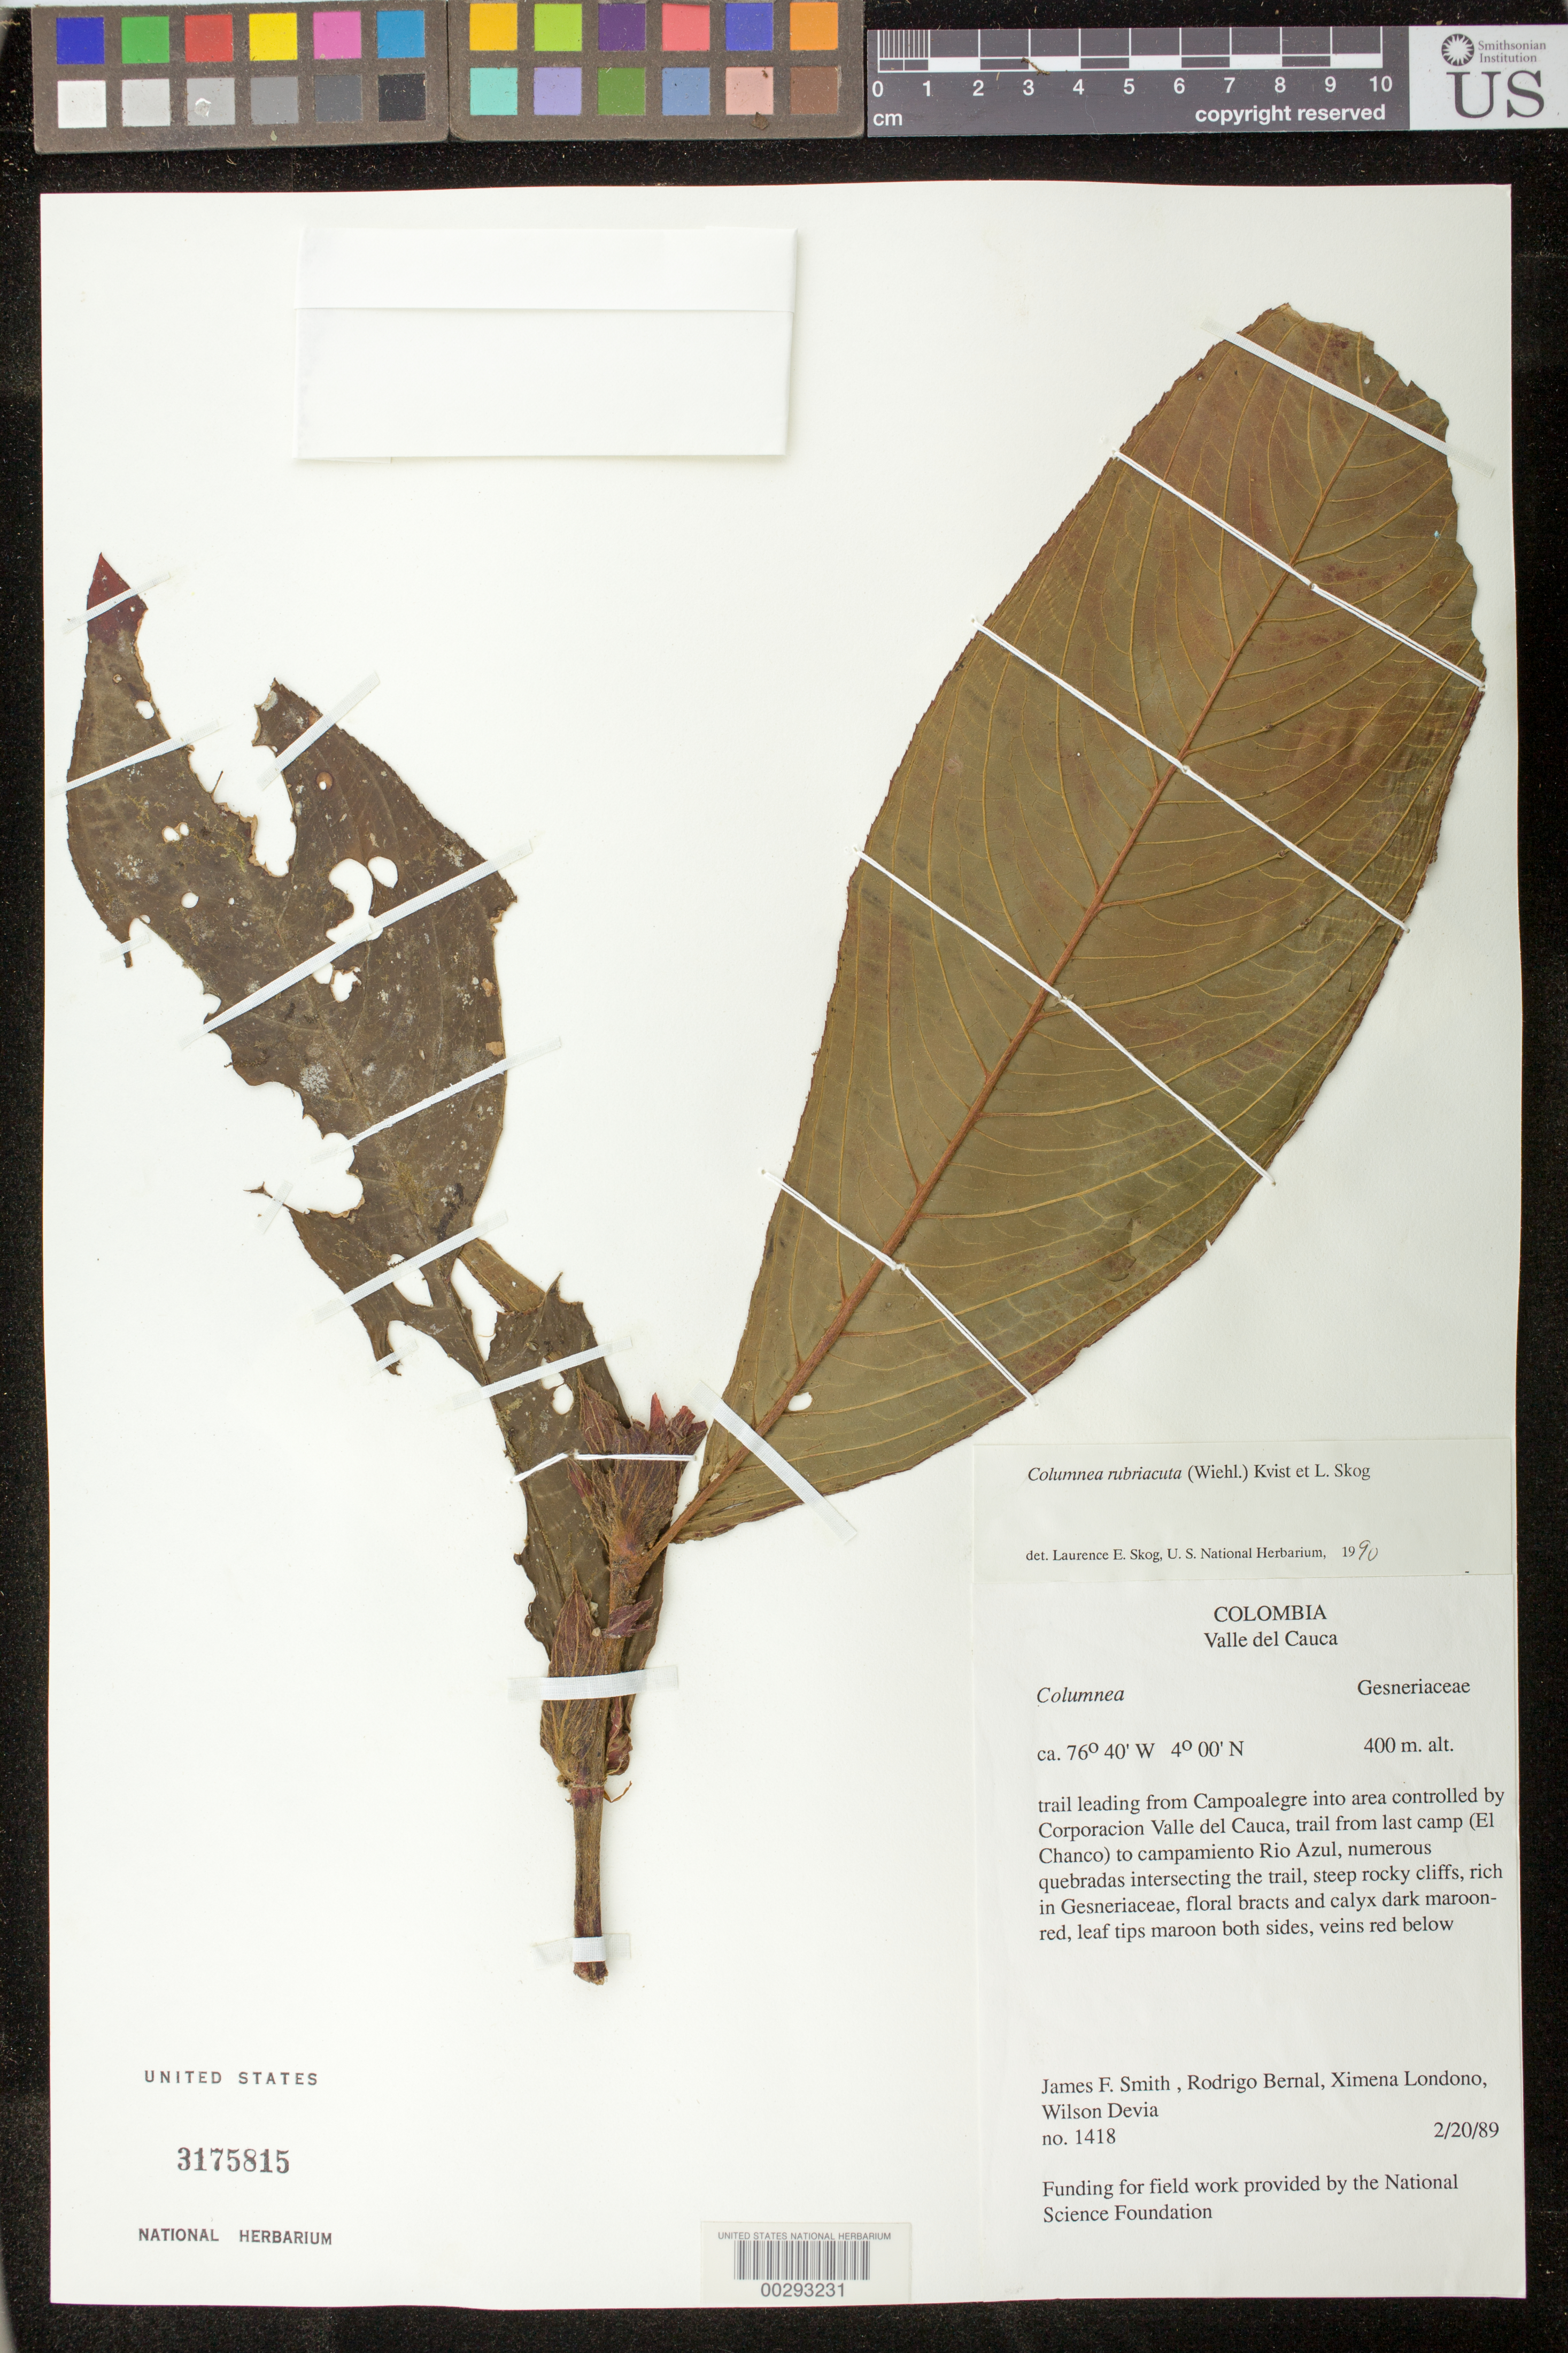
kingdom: Plantae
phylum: Tracheophyta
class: Magnoliopsida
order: Lamiales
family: Gesneriaceae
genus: Columnea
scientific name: Columnea rubriacuta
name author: (Wiehler) L.P. Kvist & L.E. Skog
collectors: J. Smith, R. Bernal, X. Londoño & W. Devia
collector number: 1418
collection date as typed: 20 Feb 1989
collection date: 1989-02-20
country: Colombia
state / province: Valle del Cauca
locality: Campoalegre in area of Corporacion Valle del Cauca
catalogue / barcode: US 3175815